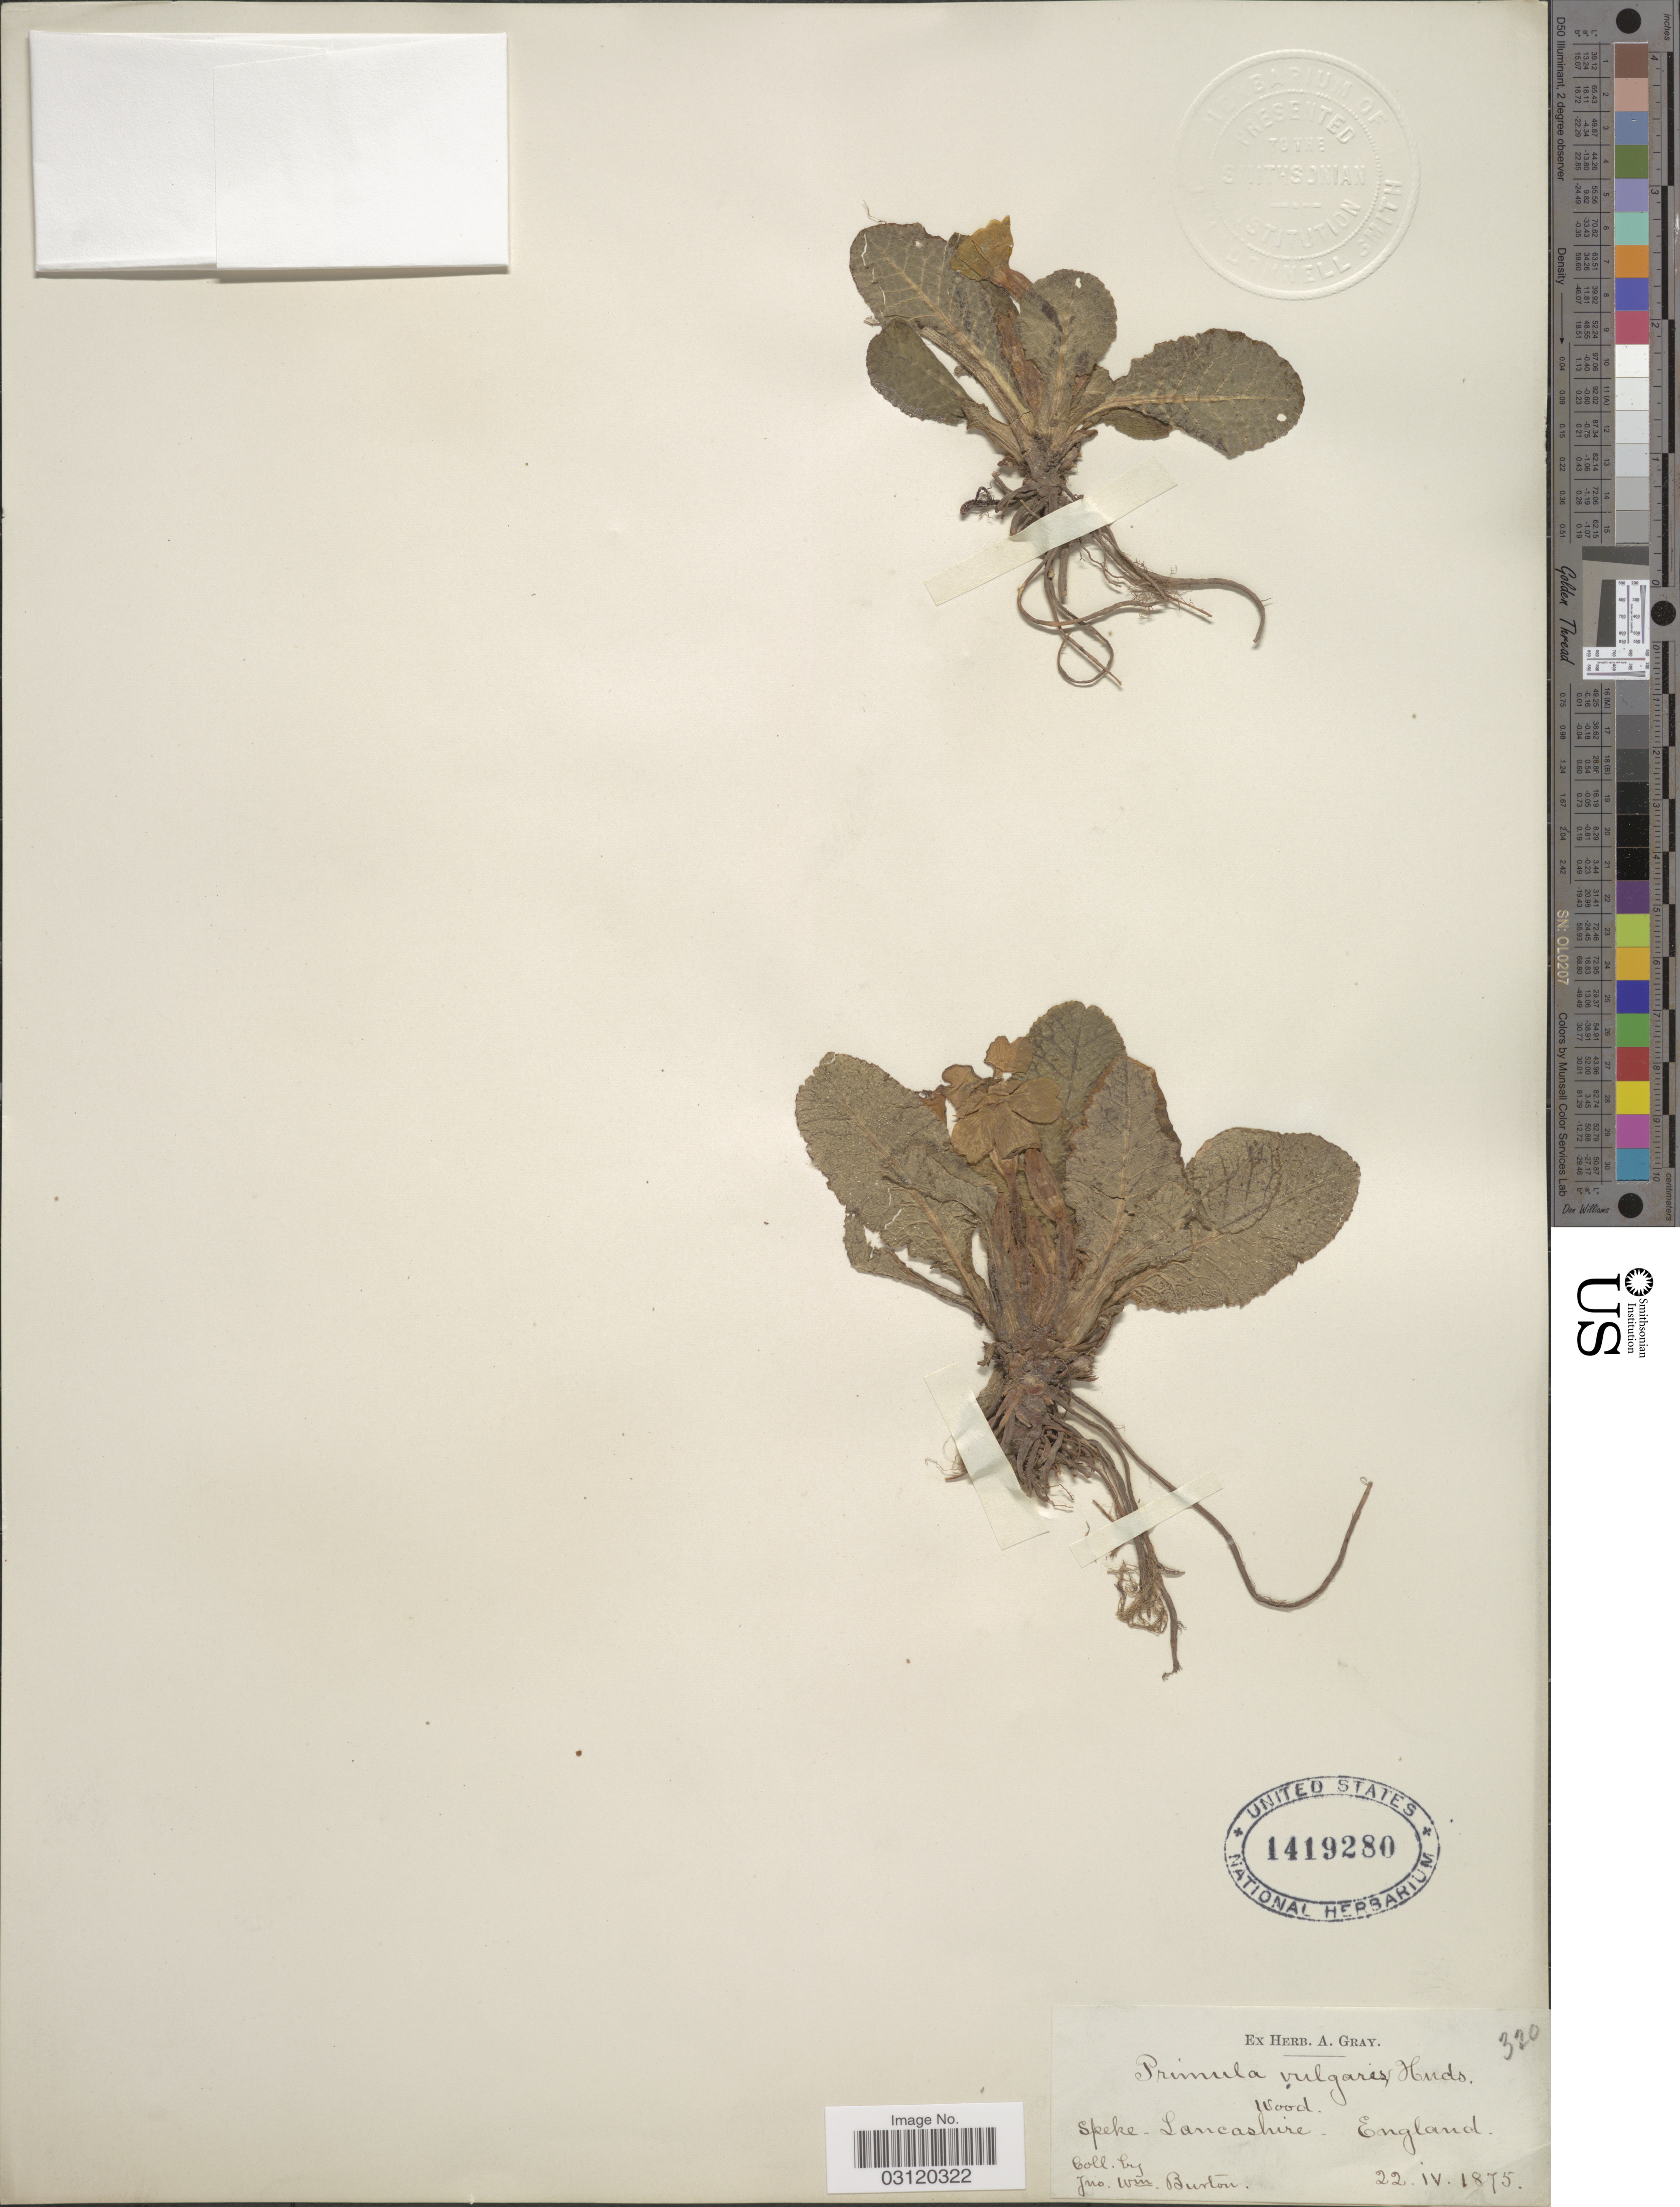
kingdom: Plantae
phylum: Tracheophyta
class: Magnoliopsida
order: Ericales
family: Primulaceae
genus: Primula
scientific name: Primula vulgaris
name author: Huds.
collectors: J. Burton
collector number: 320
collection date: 1875-04-22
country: United Kingdom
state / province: England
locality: Speke-Lancashire.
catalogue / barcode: US 1419280